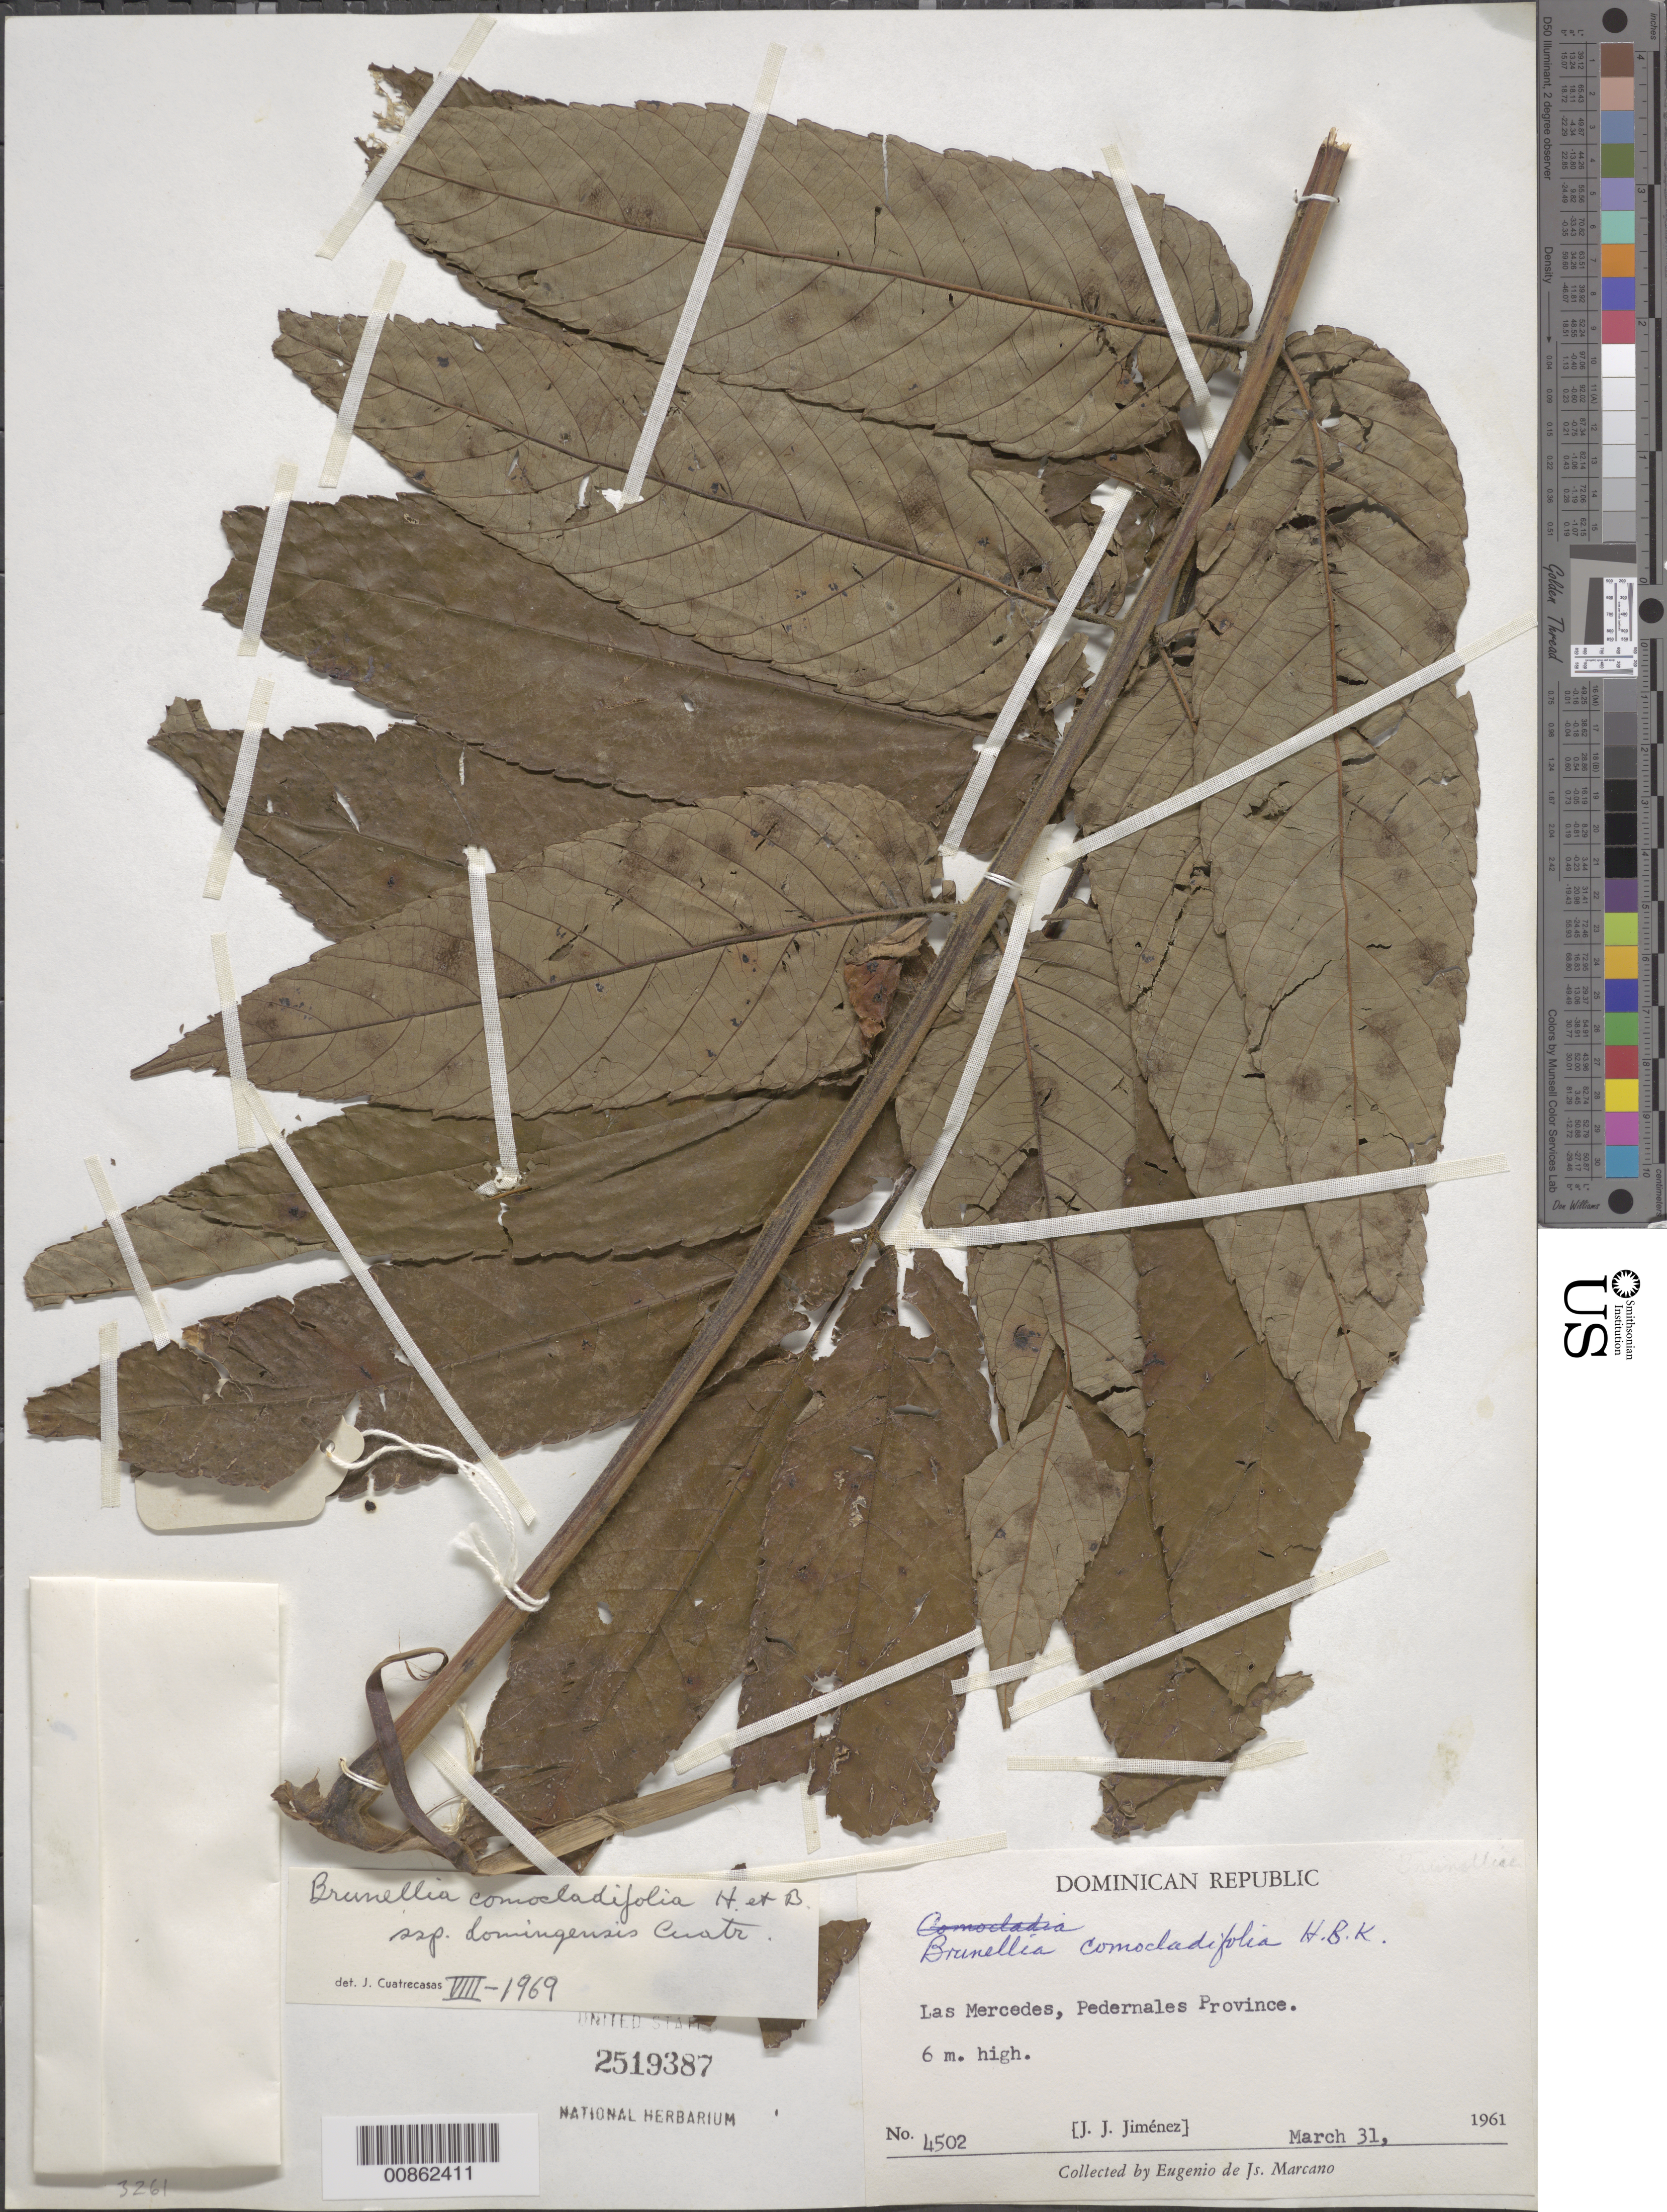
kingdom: Plantae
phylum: Tracheophyta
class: Magnoliopsida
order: Oxalidales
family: Brunelliaceae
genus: Brunellia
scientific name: Brunellia comocladifolia subsp. domingensis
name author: Cuatrec.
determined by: Cuatrecasas, J.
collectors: J. J. Jiménez Almonte & E. J. Marcano F.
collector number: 4502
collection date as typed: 31 Mar 1961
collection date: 1961-03-31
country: Dominican Republic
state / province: Pedernales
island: Hispaniola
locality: Las Mercedes.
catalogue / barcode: US 2519387